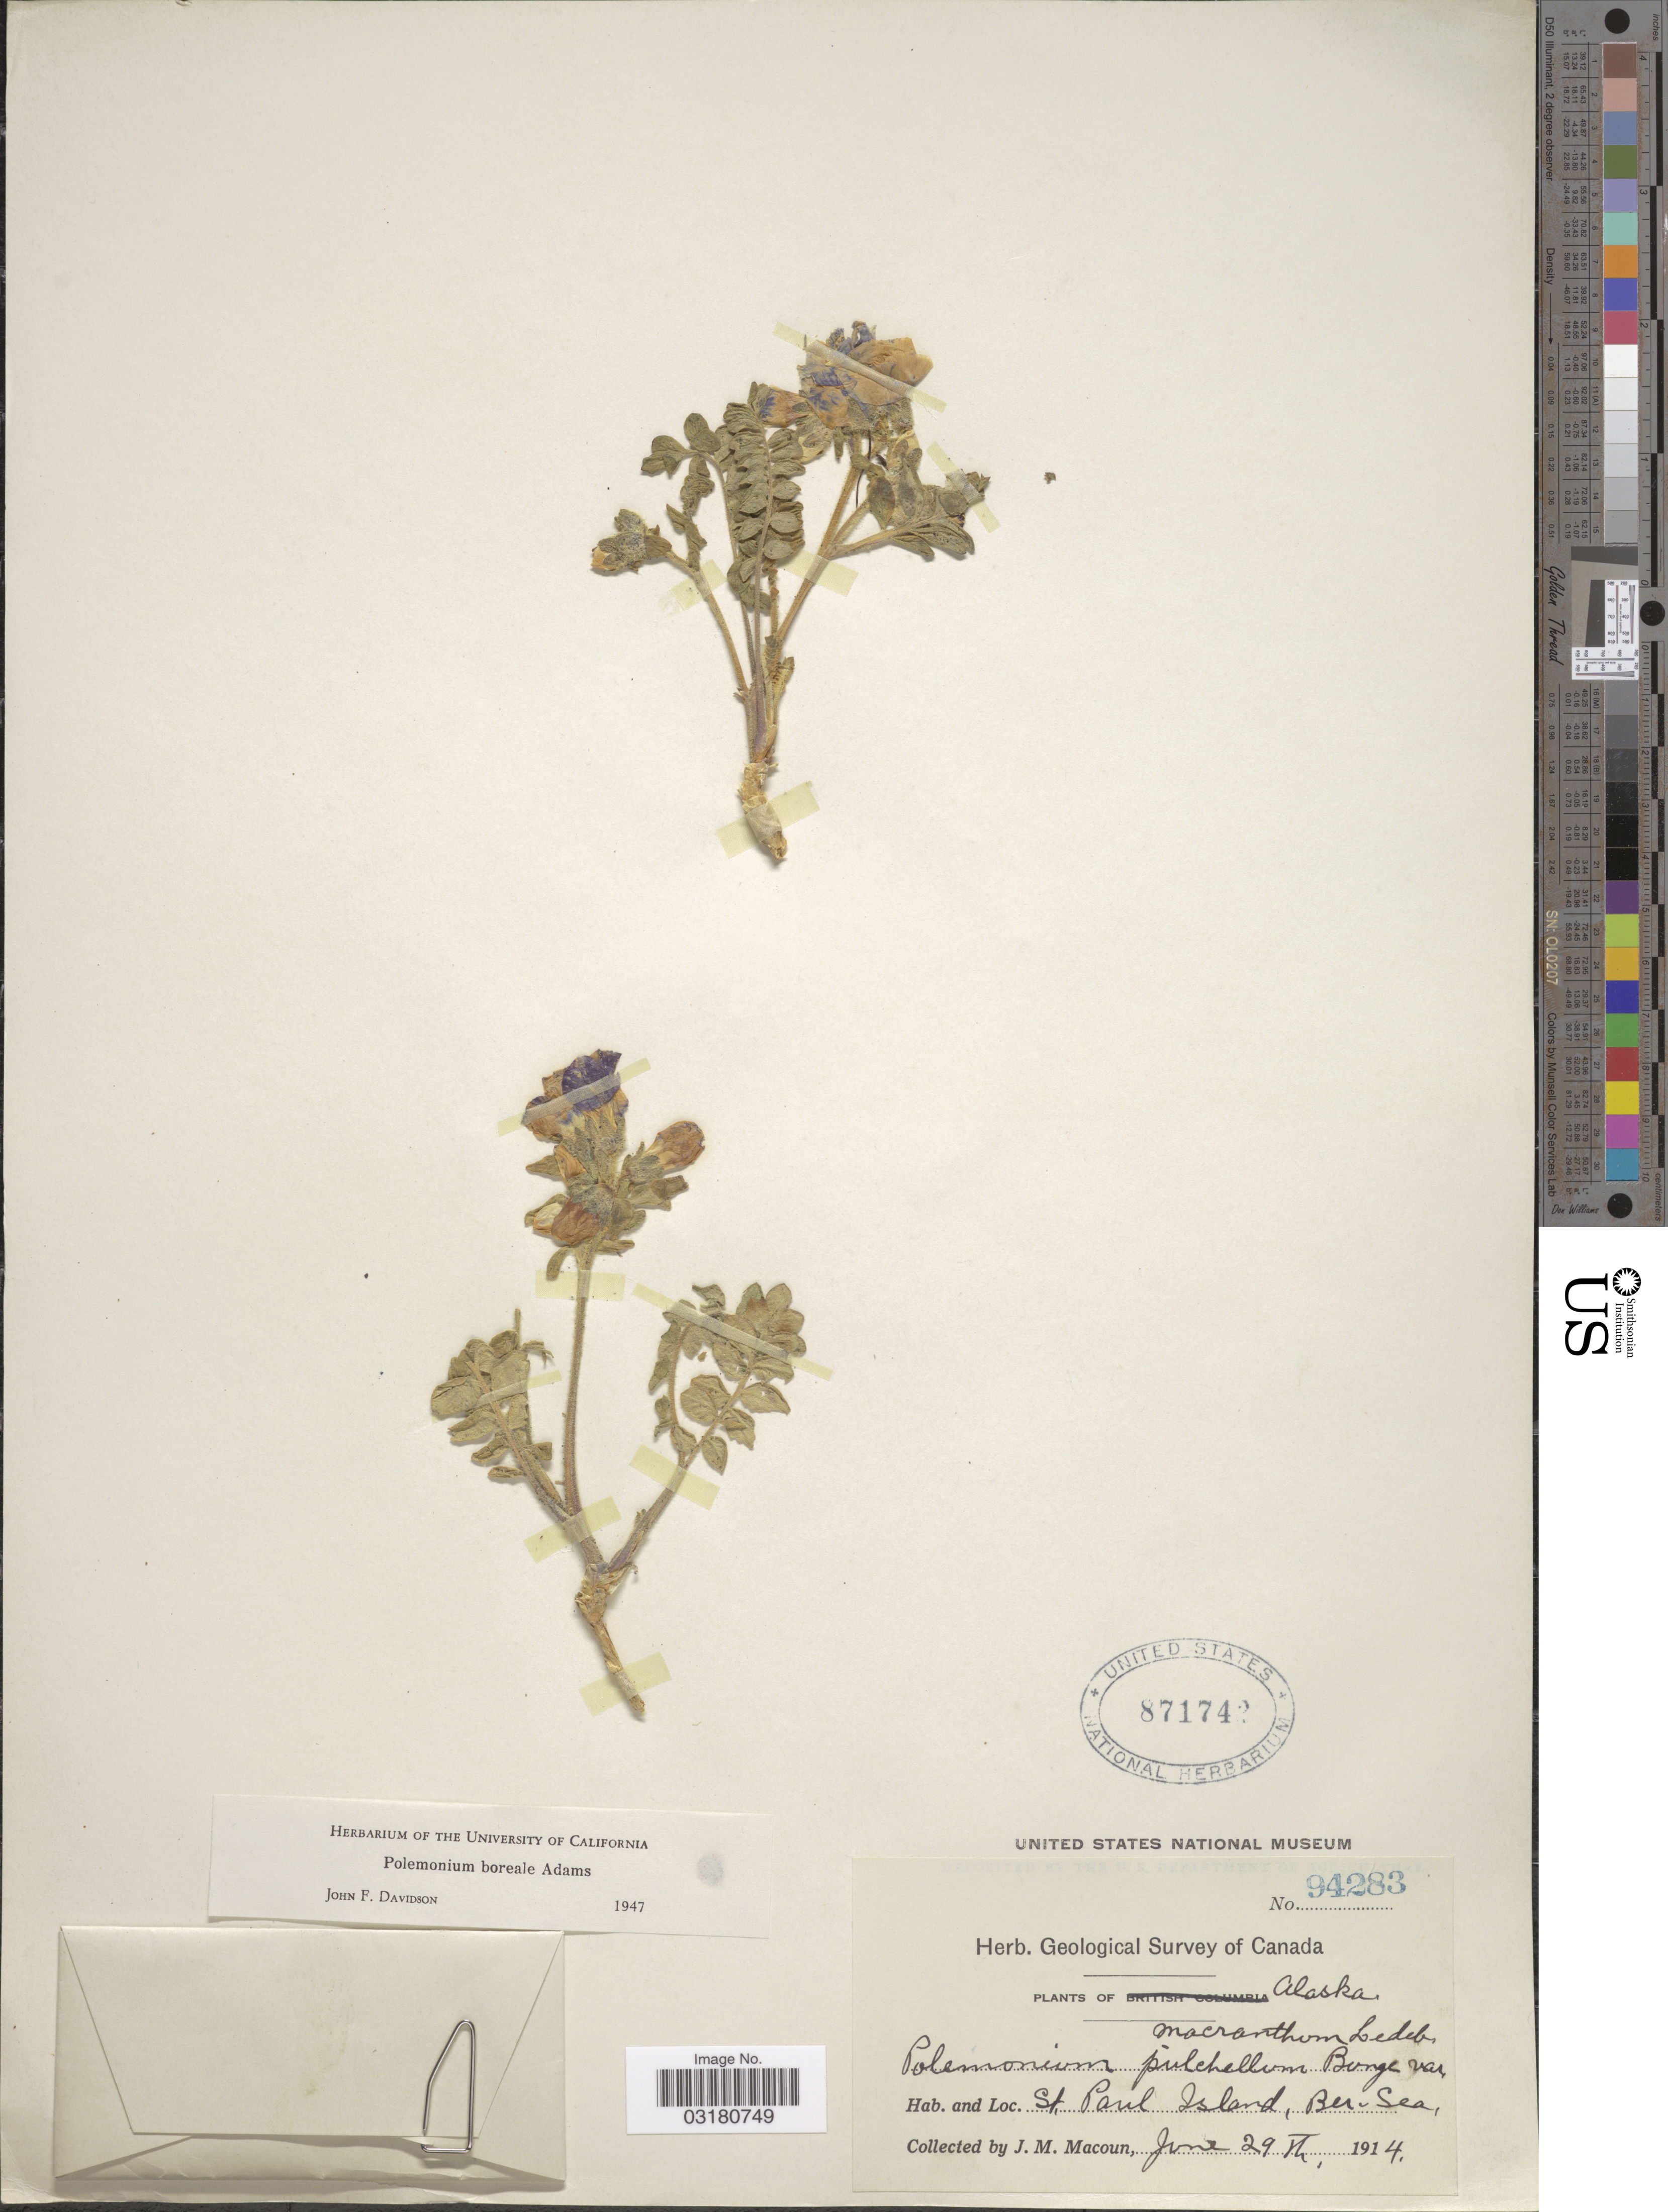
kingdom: Plantae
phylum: Tracheophyta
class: Magnoliopsida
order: Ericales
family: Polemoniaceae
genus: Polemonium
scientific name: Polemonium boreale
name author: Adams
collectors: J. M. Macoun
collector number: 94283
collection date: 1914-06-29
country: United States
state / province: Alaska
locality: St. Paul Island, Ber-Sea.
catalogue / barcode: US 871742